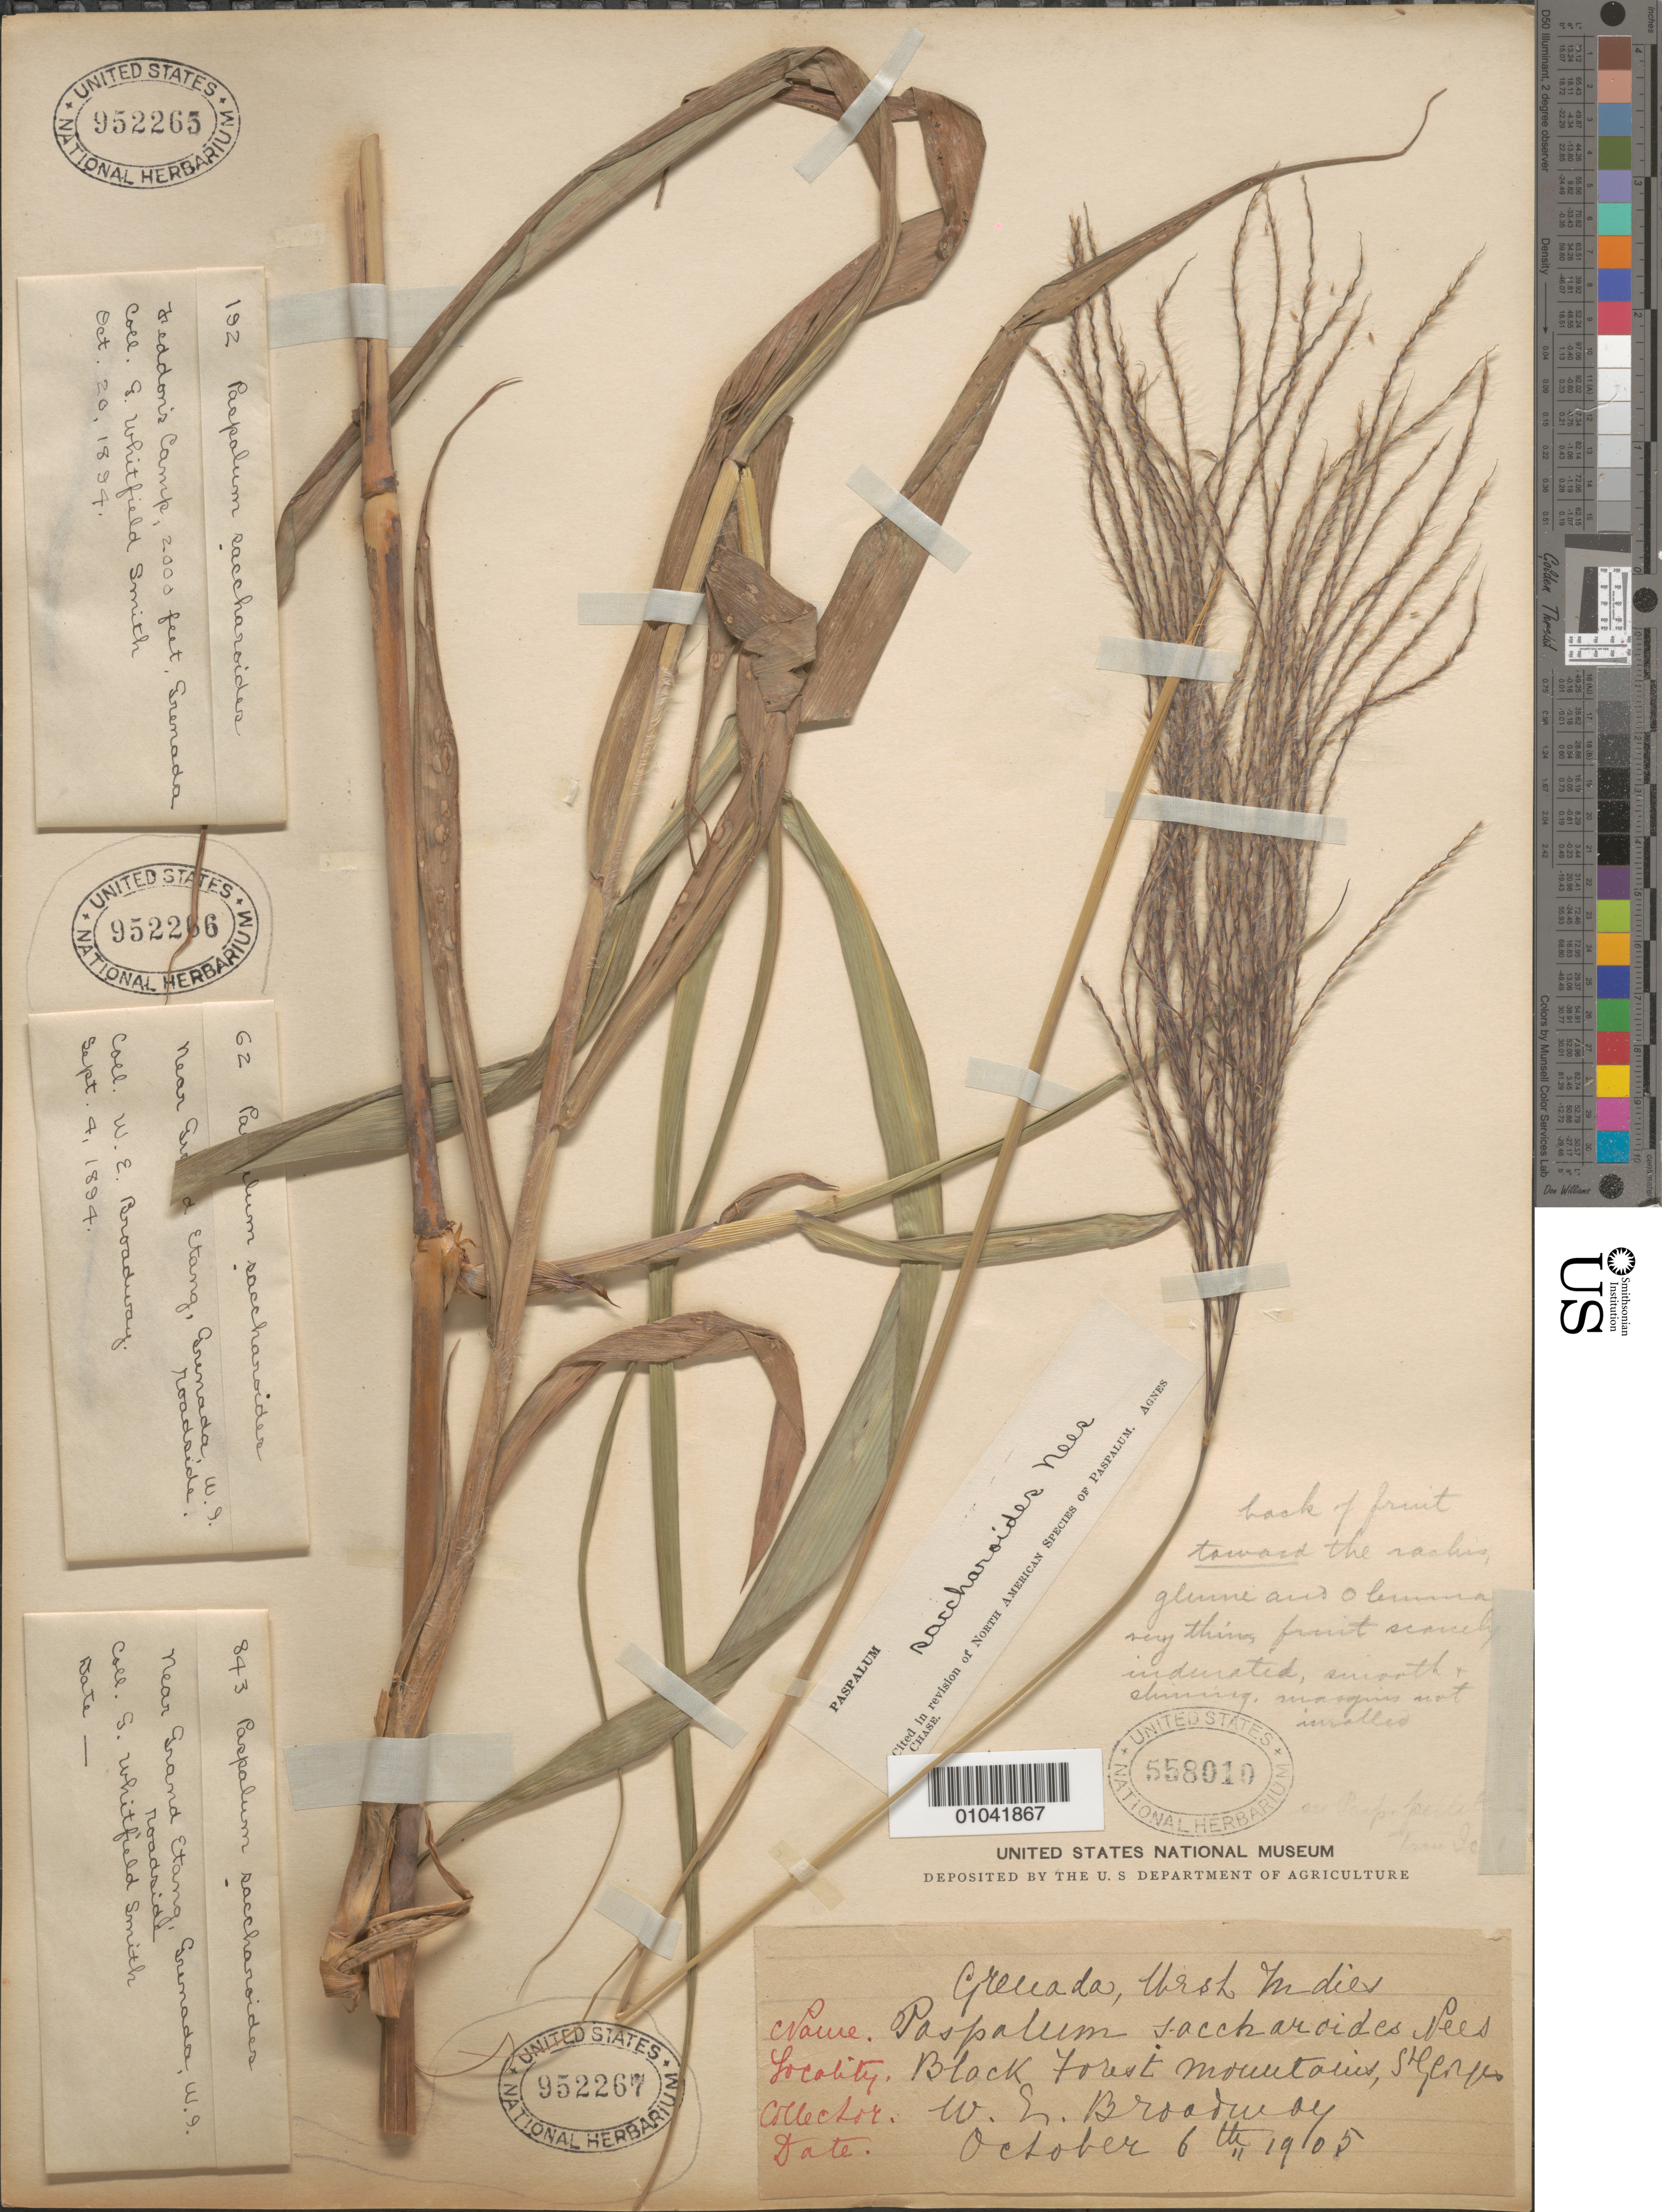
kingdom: Plantae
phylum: Tracheophyta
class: Liliopsida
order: Poales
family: Poaceae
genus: Paspalum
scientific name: Paspalum saccharoides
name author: Nees ex Trin.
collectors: G. Smith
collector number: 843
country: Grenada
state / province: Saint Andrew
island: Grenada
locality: Near Grand Etang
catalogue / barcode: US 952267